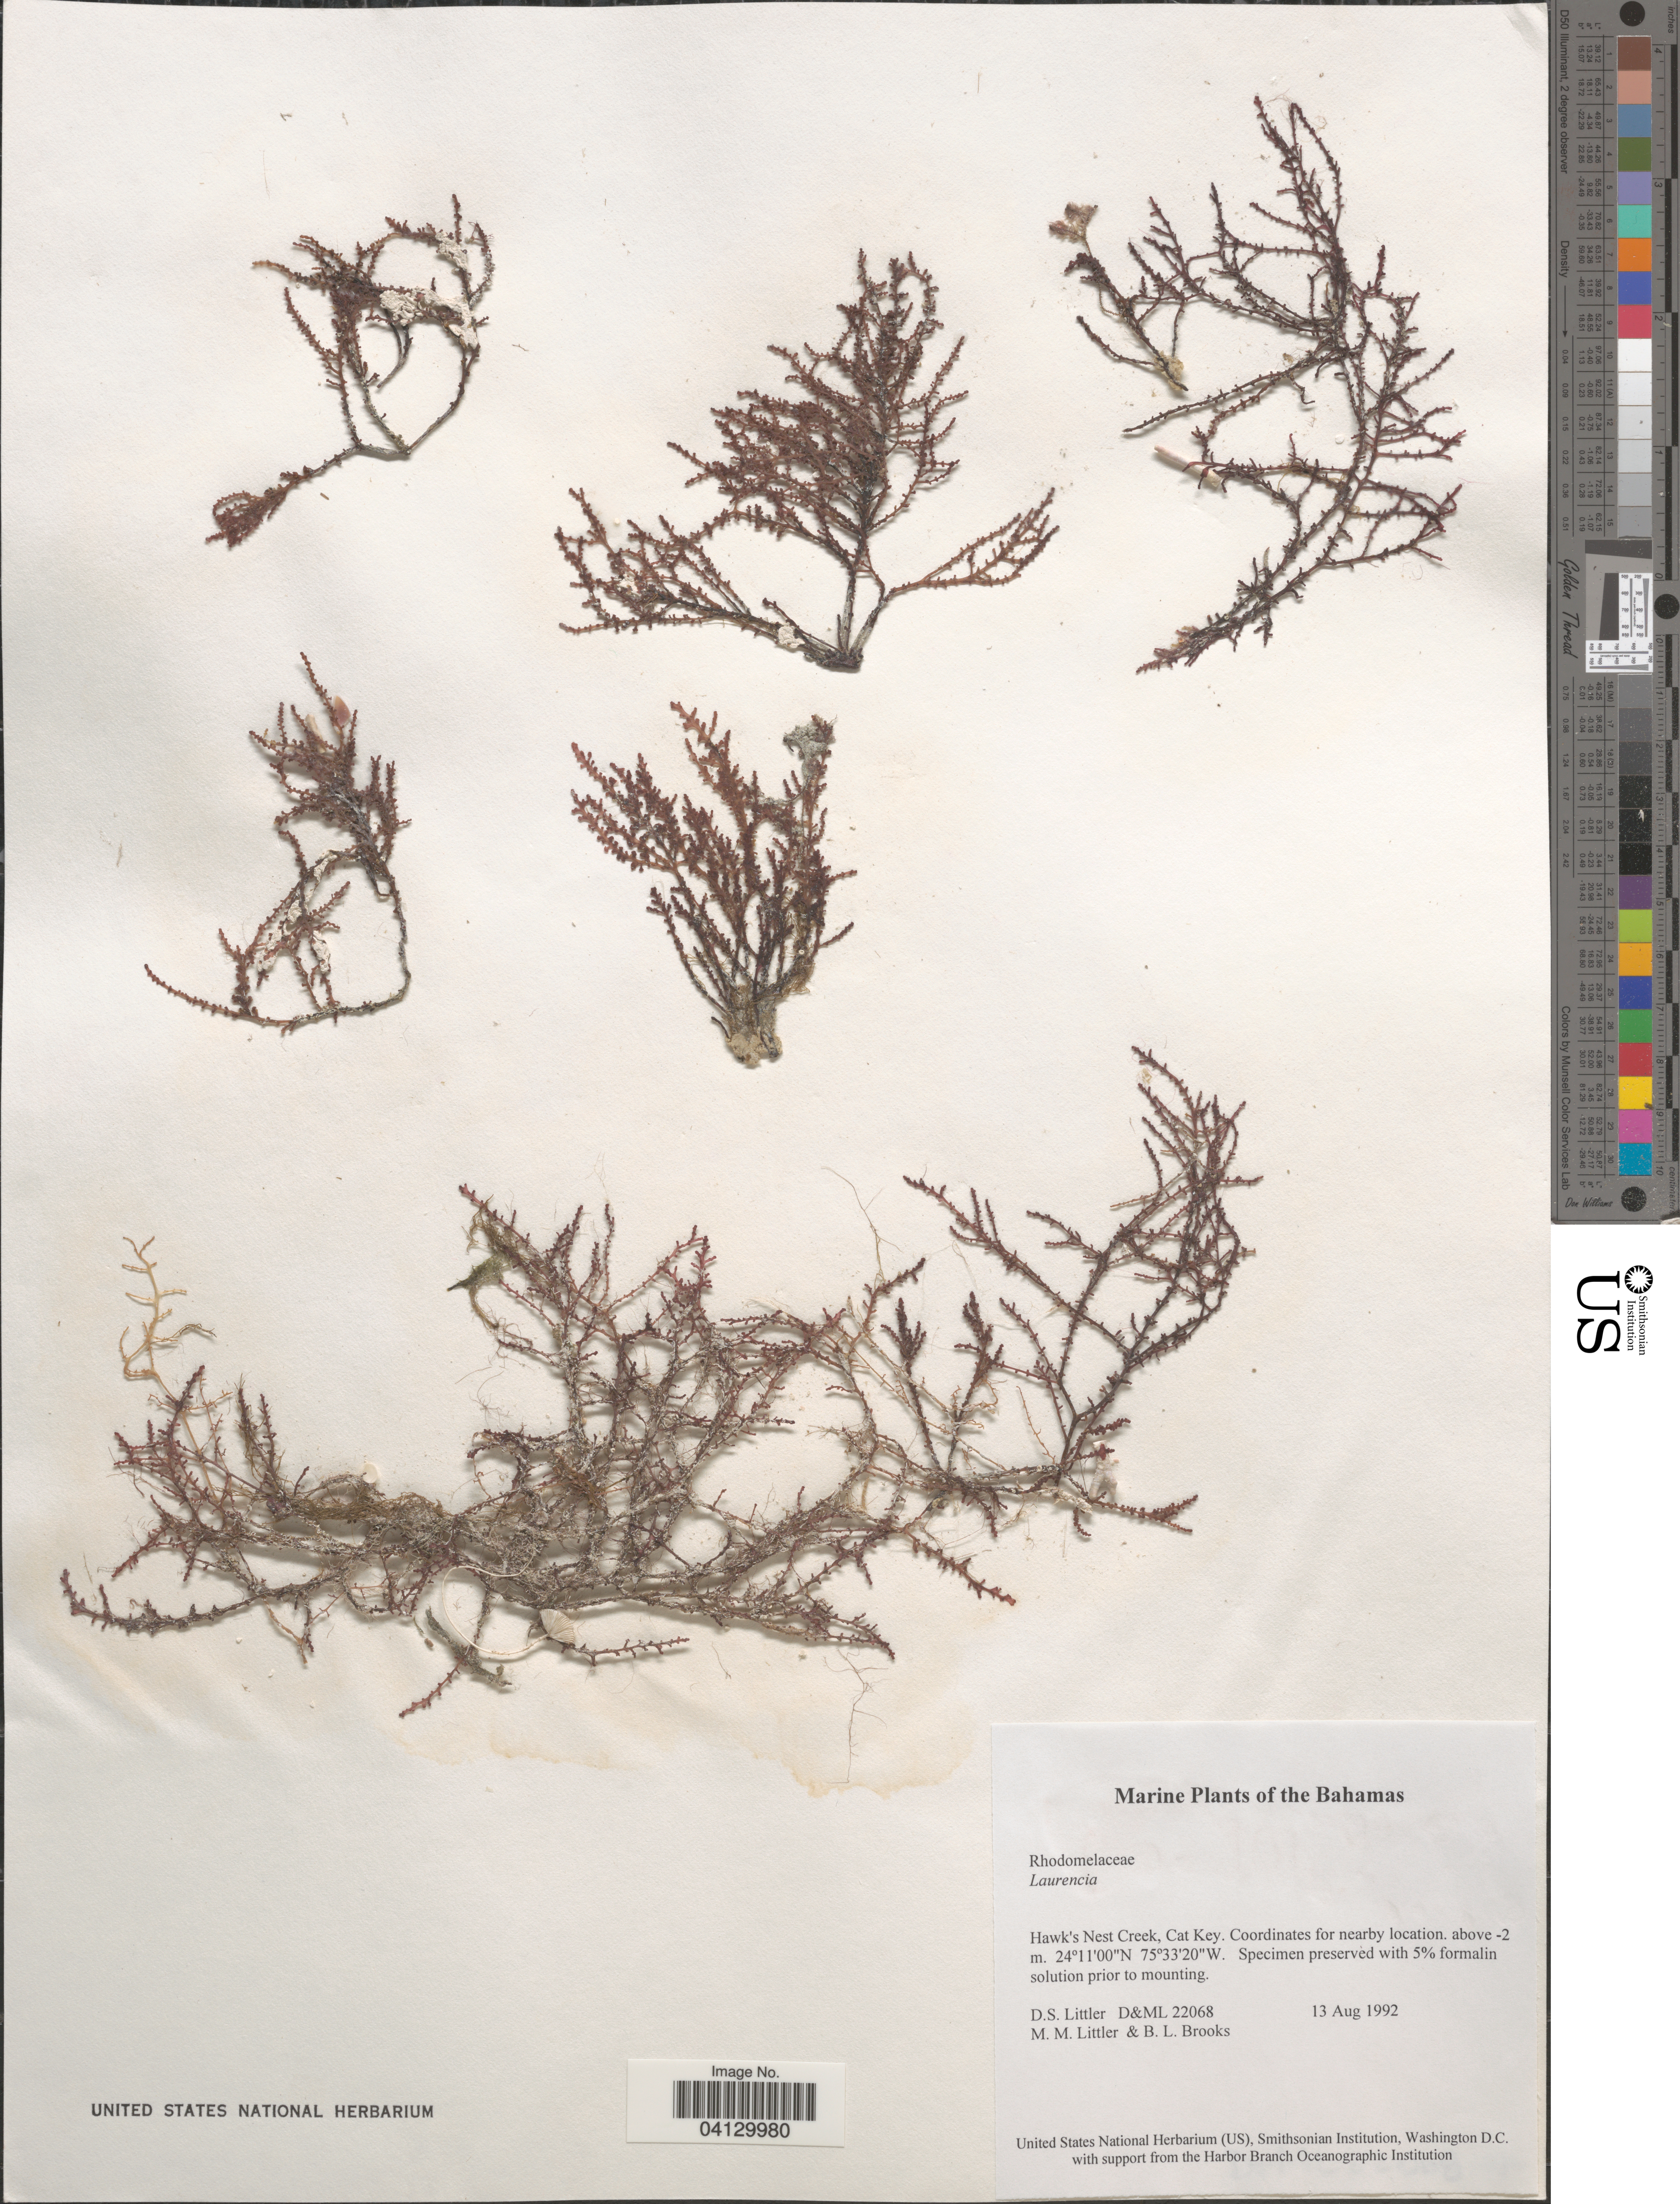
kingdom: Plantae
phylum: Rhodophyta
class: Florideophyceae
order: Ceramiales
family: Rhodomelaceae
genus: Laurencia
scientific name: Laurencia sp.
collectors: D. S. Littler & B. Brooks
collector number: D&ML22068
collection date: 1992-08-13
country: Bahamas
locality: Hawk's Nest Creek, Cat Key. Coordinates for nearby location.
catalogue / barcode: US 328772